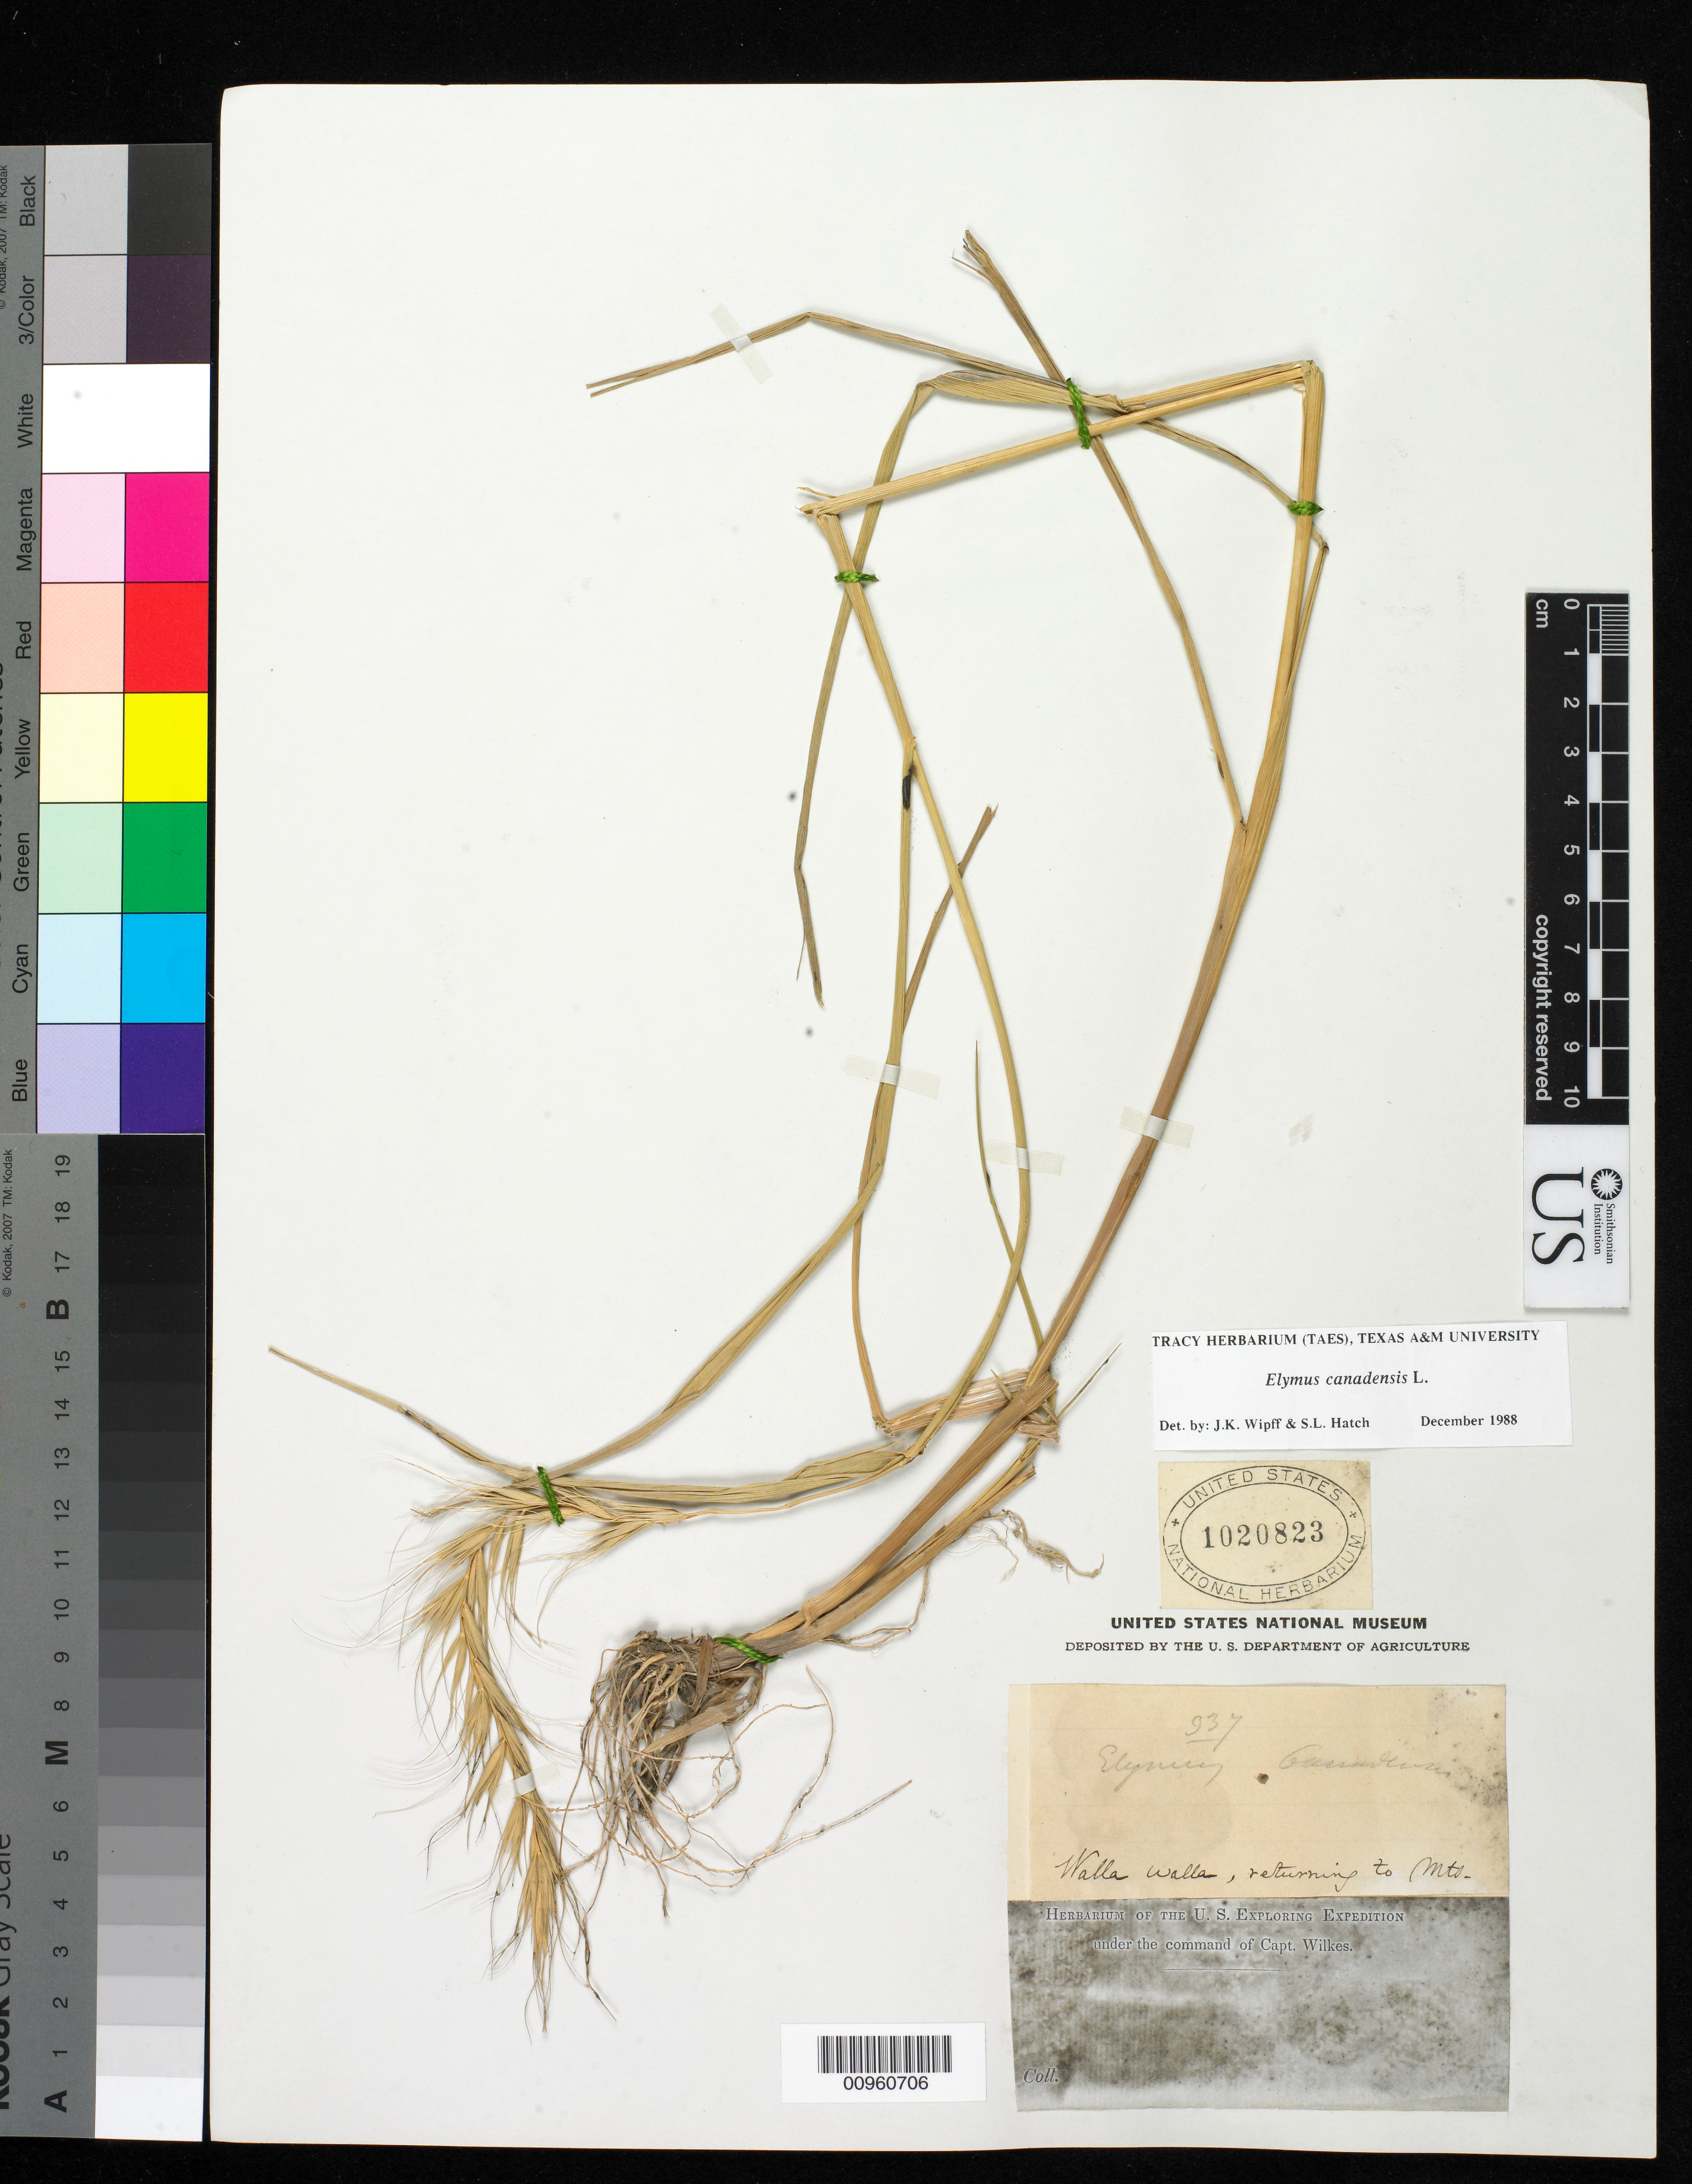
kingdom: Plantae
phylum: Tracheophyta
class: Liliopsida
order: Poales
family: Poaceae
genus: Elymus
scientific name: Elymus canadensis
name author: L.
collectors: Wilkes Explor. Exped.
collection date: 1838/1842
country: United States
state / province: Washington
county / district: Walla Walla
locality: Walla Walla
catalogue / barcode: US 1020823